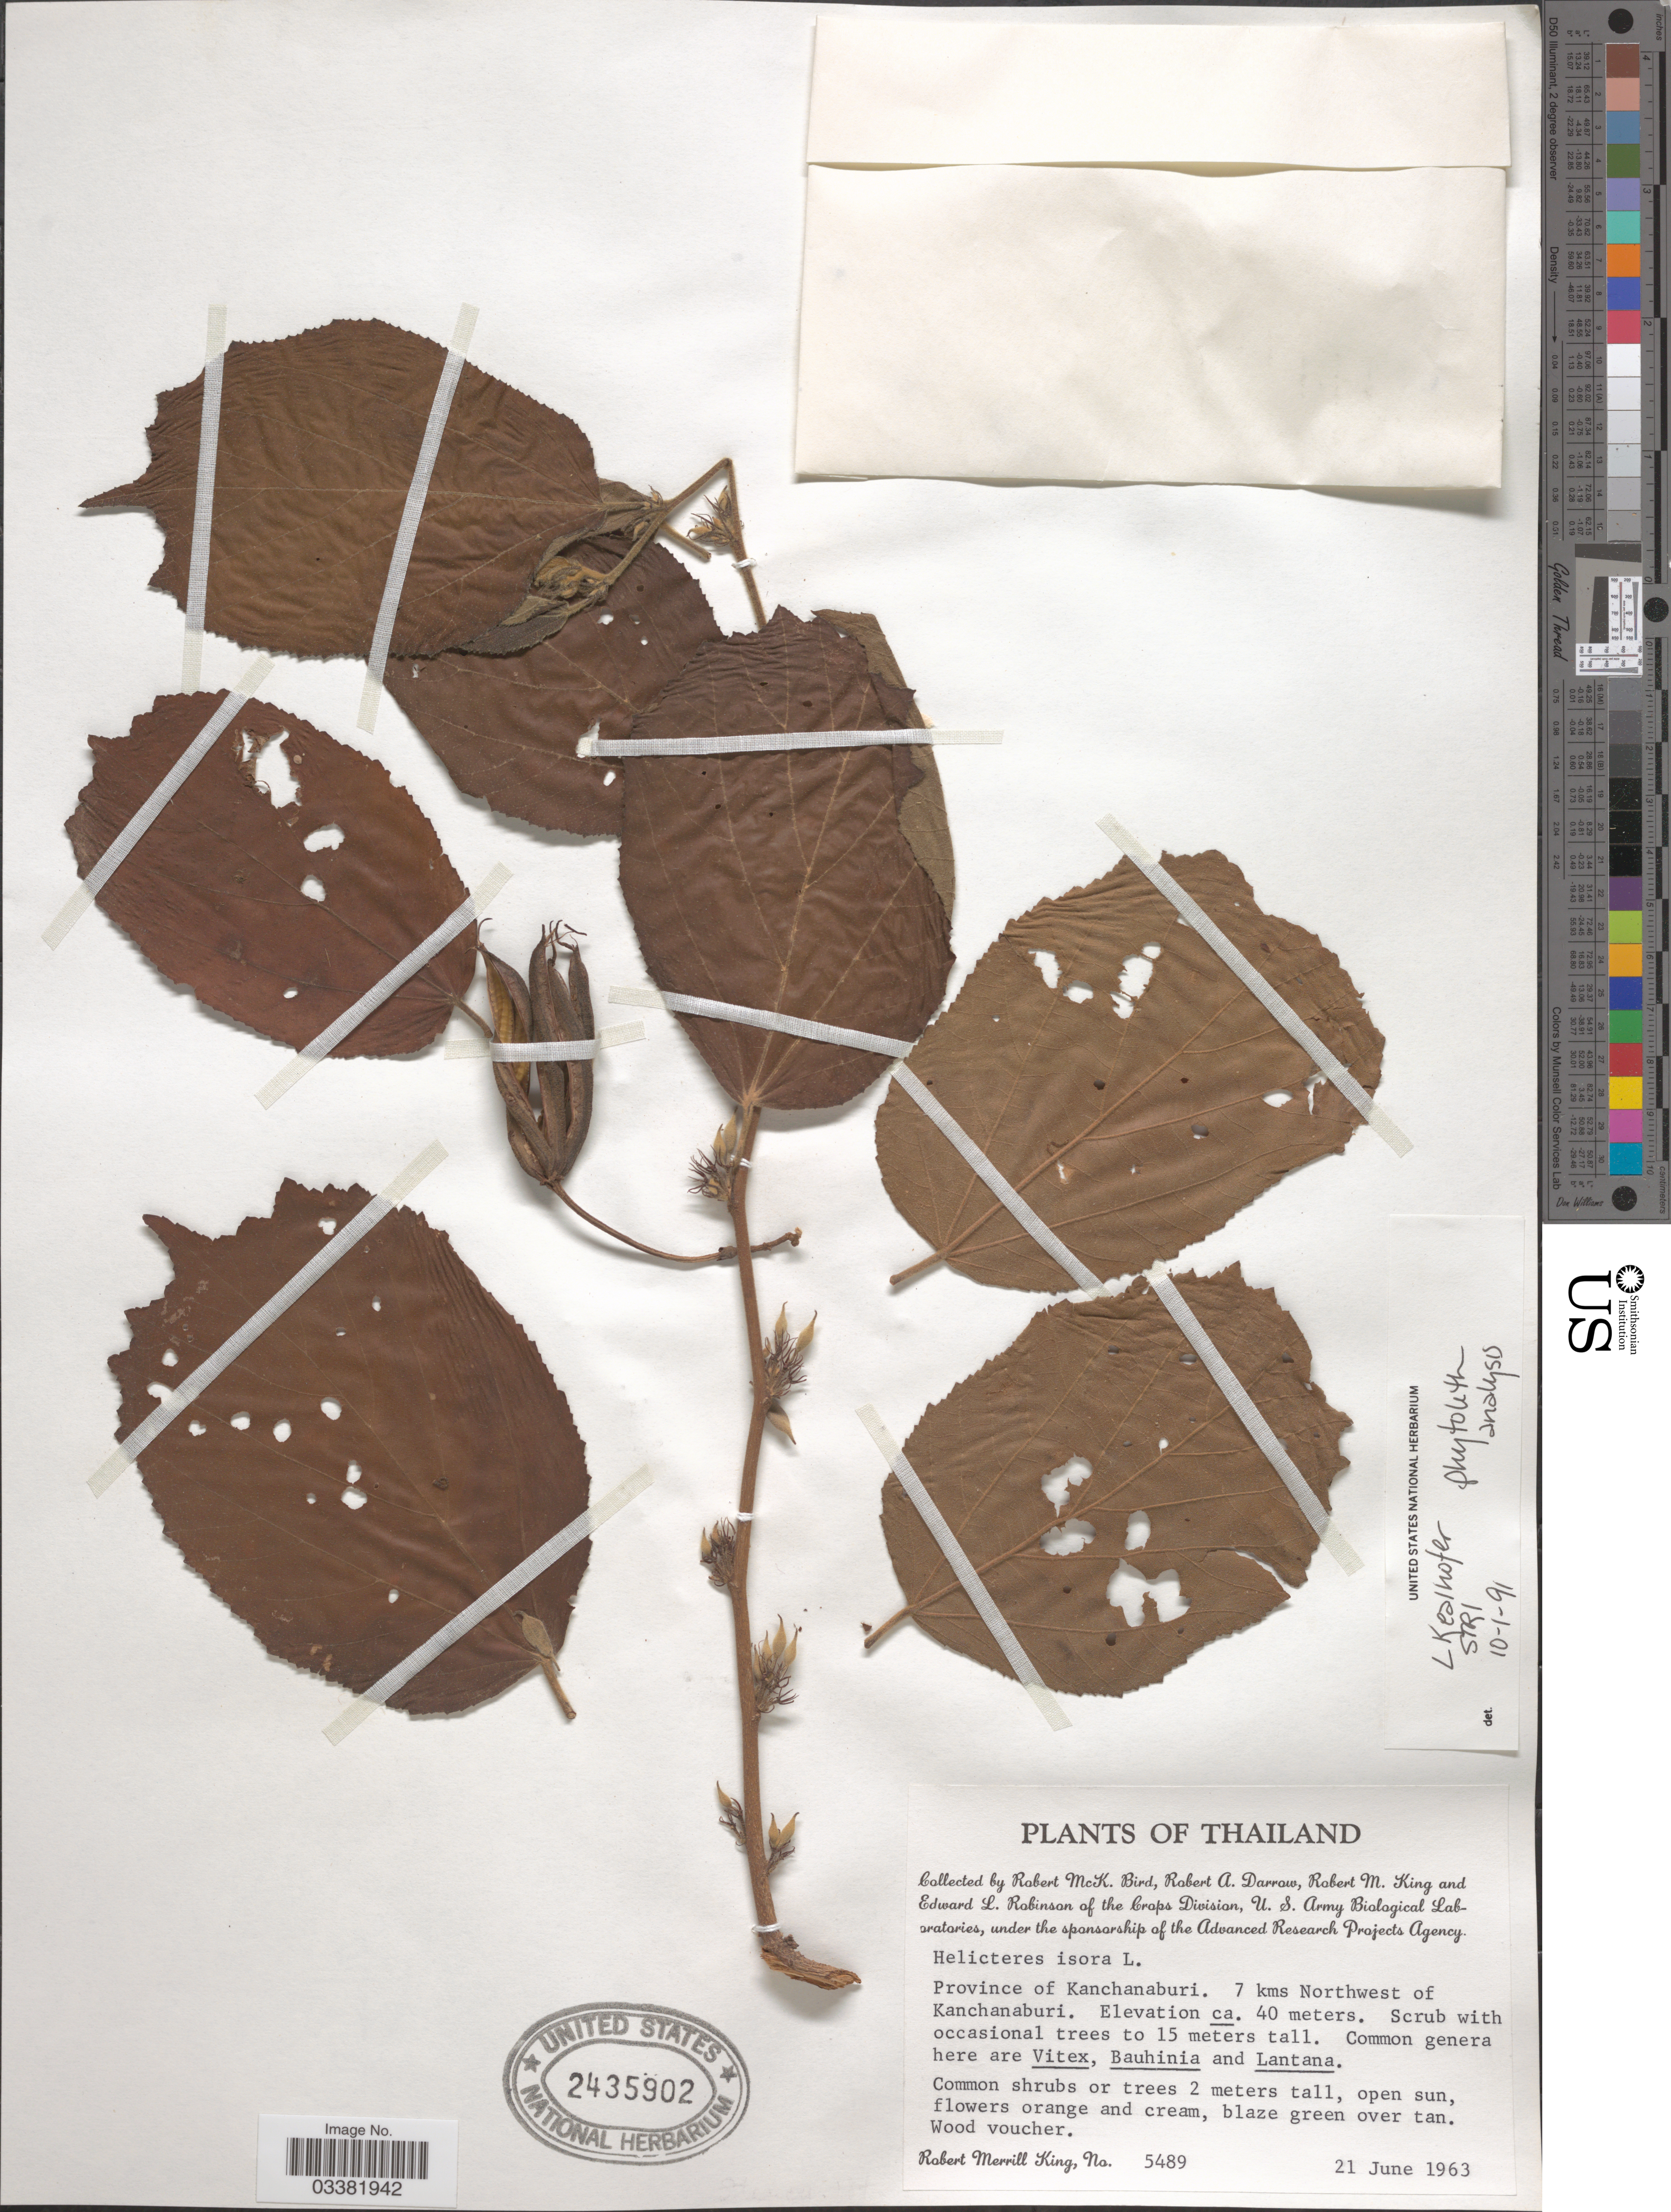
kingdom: Plantae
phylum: Tracheophyta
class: Magnoliopsida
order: Malvales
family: Malvaceae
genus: Helicteres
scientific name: Helicteres isora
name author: L.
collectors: R. M. Bird, R. A. Darrow, R. M. King & E. L. Robinson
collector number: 5489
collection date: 1963-06-21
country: Thailand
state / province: Kanchanaburi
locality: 7 kms Northwest of Kanchanaburi.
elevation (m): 40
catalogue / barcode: US 2435902